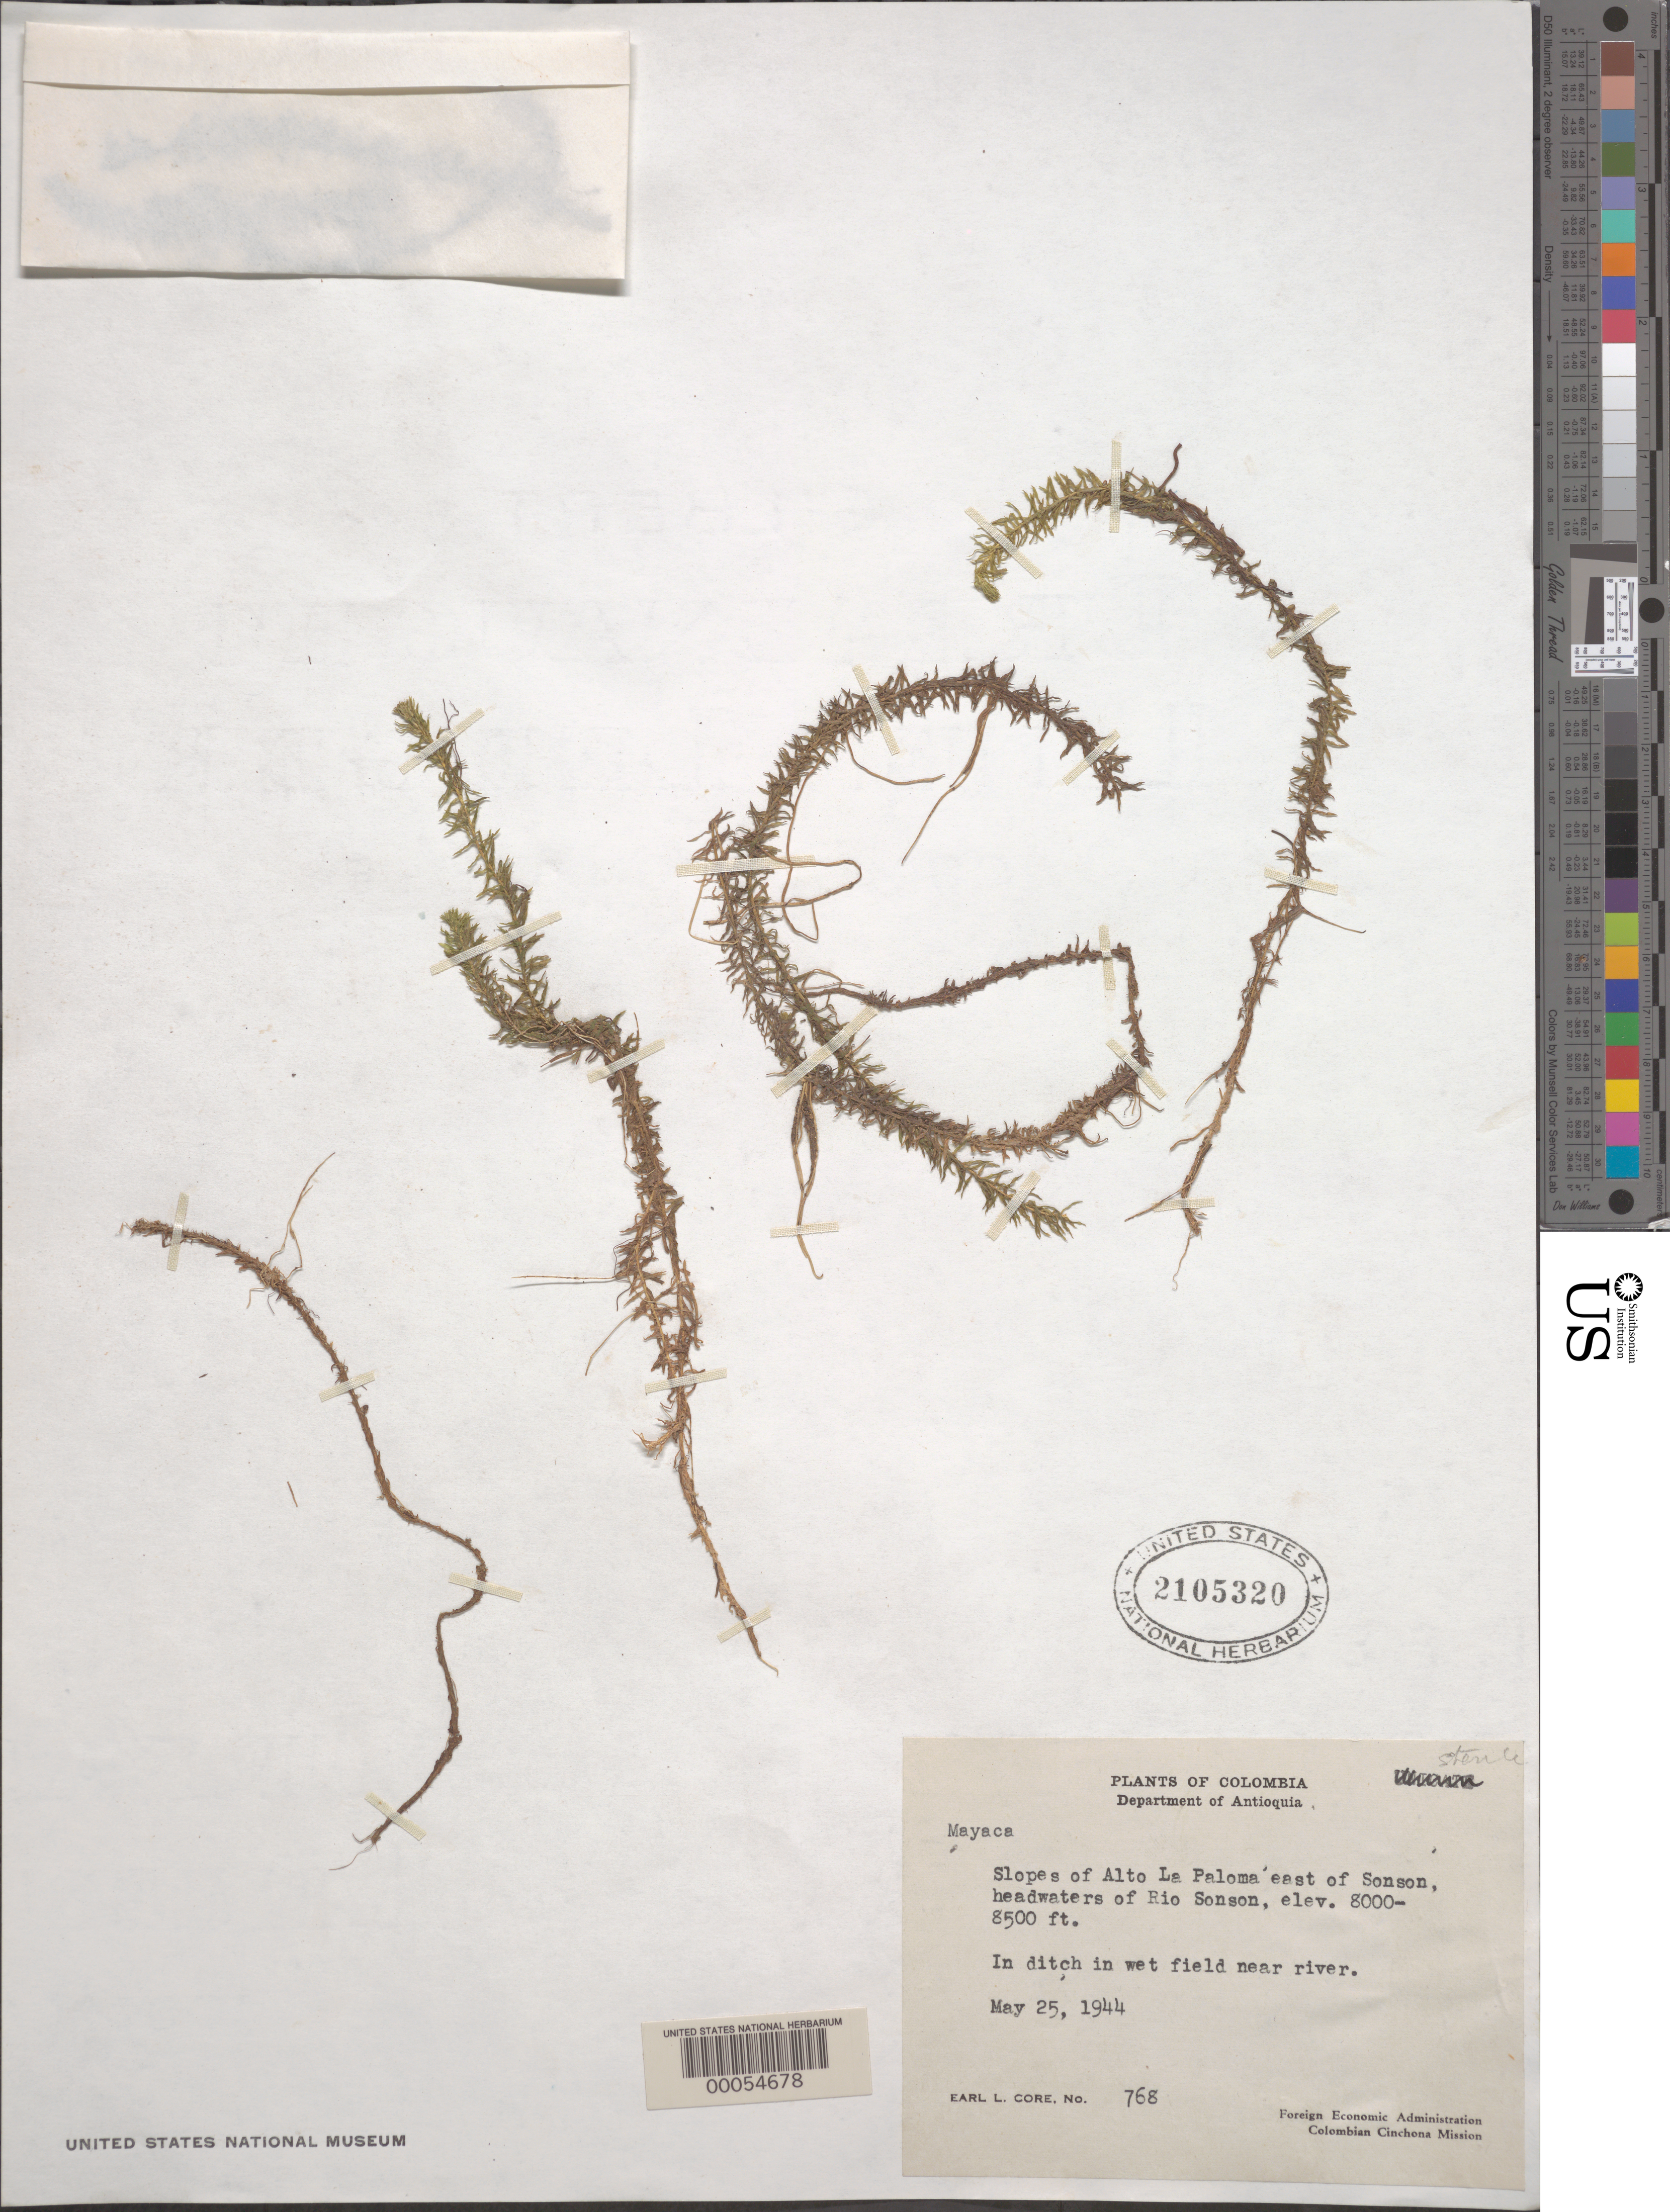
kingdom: Plantae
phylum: Tracheophyta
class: Liliopsida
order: Poales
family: Mayacaceae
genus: Mayaca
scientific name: Mayaca sp.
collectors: E. L. Core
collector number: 768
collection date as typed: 25 May 1944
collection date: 1944-05-25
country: Colombia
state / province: Antioquia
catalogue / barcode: US 2105320